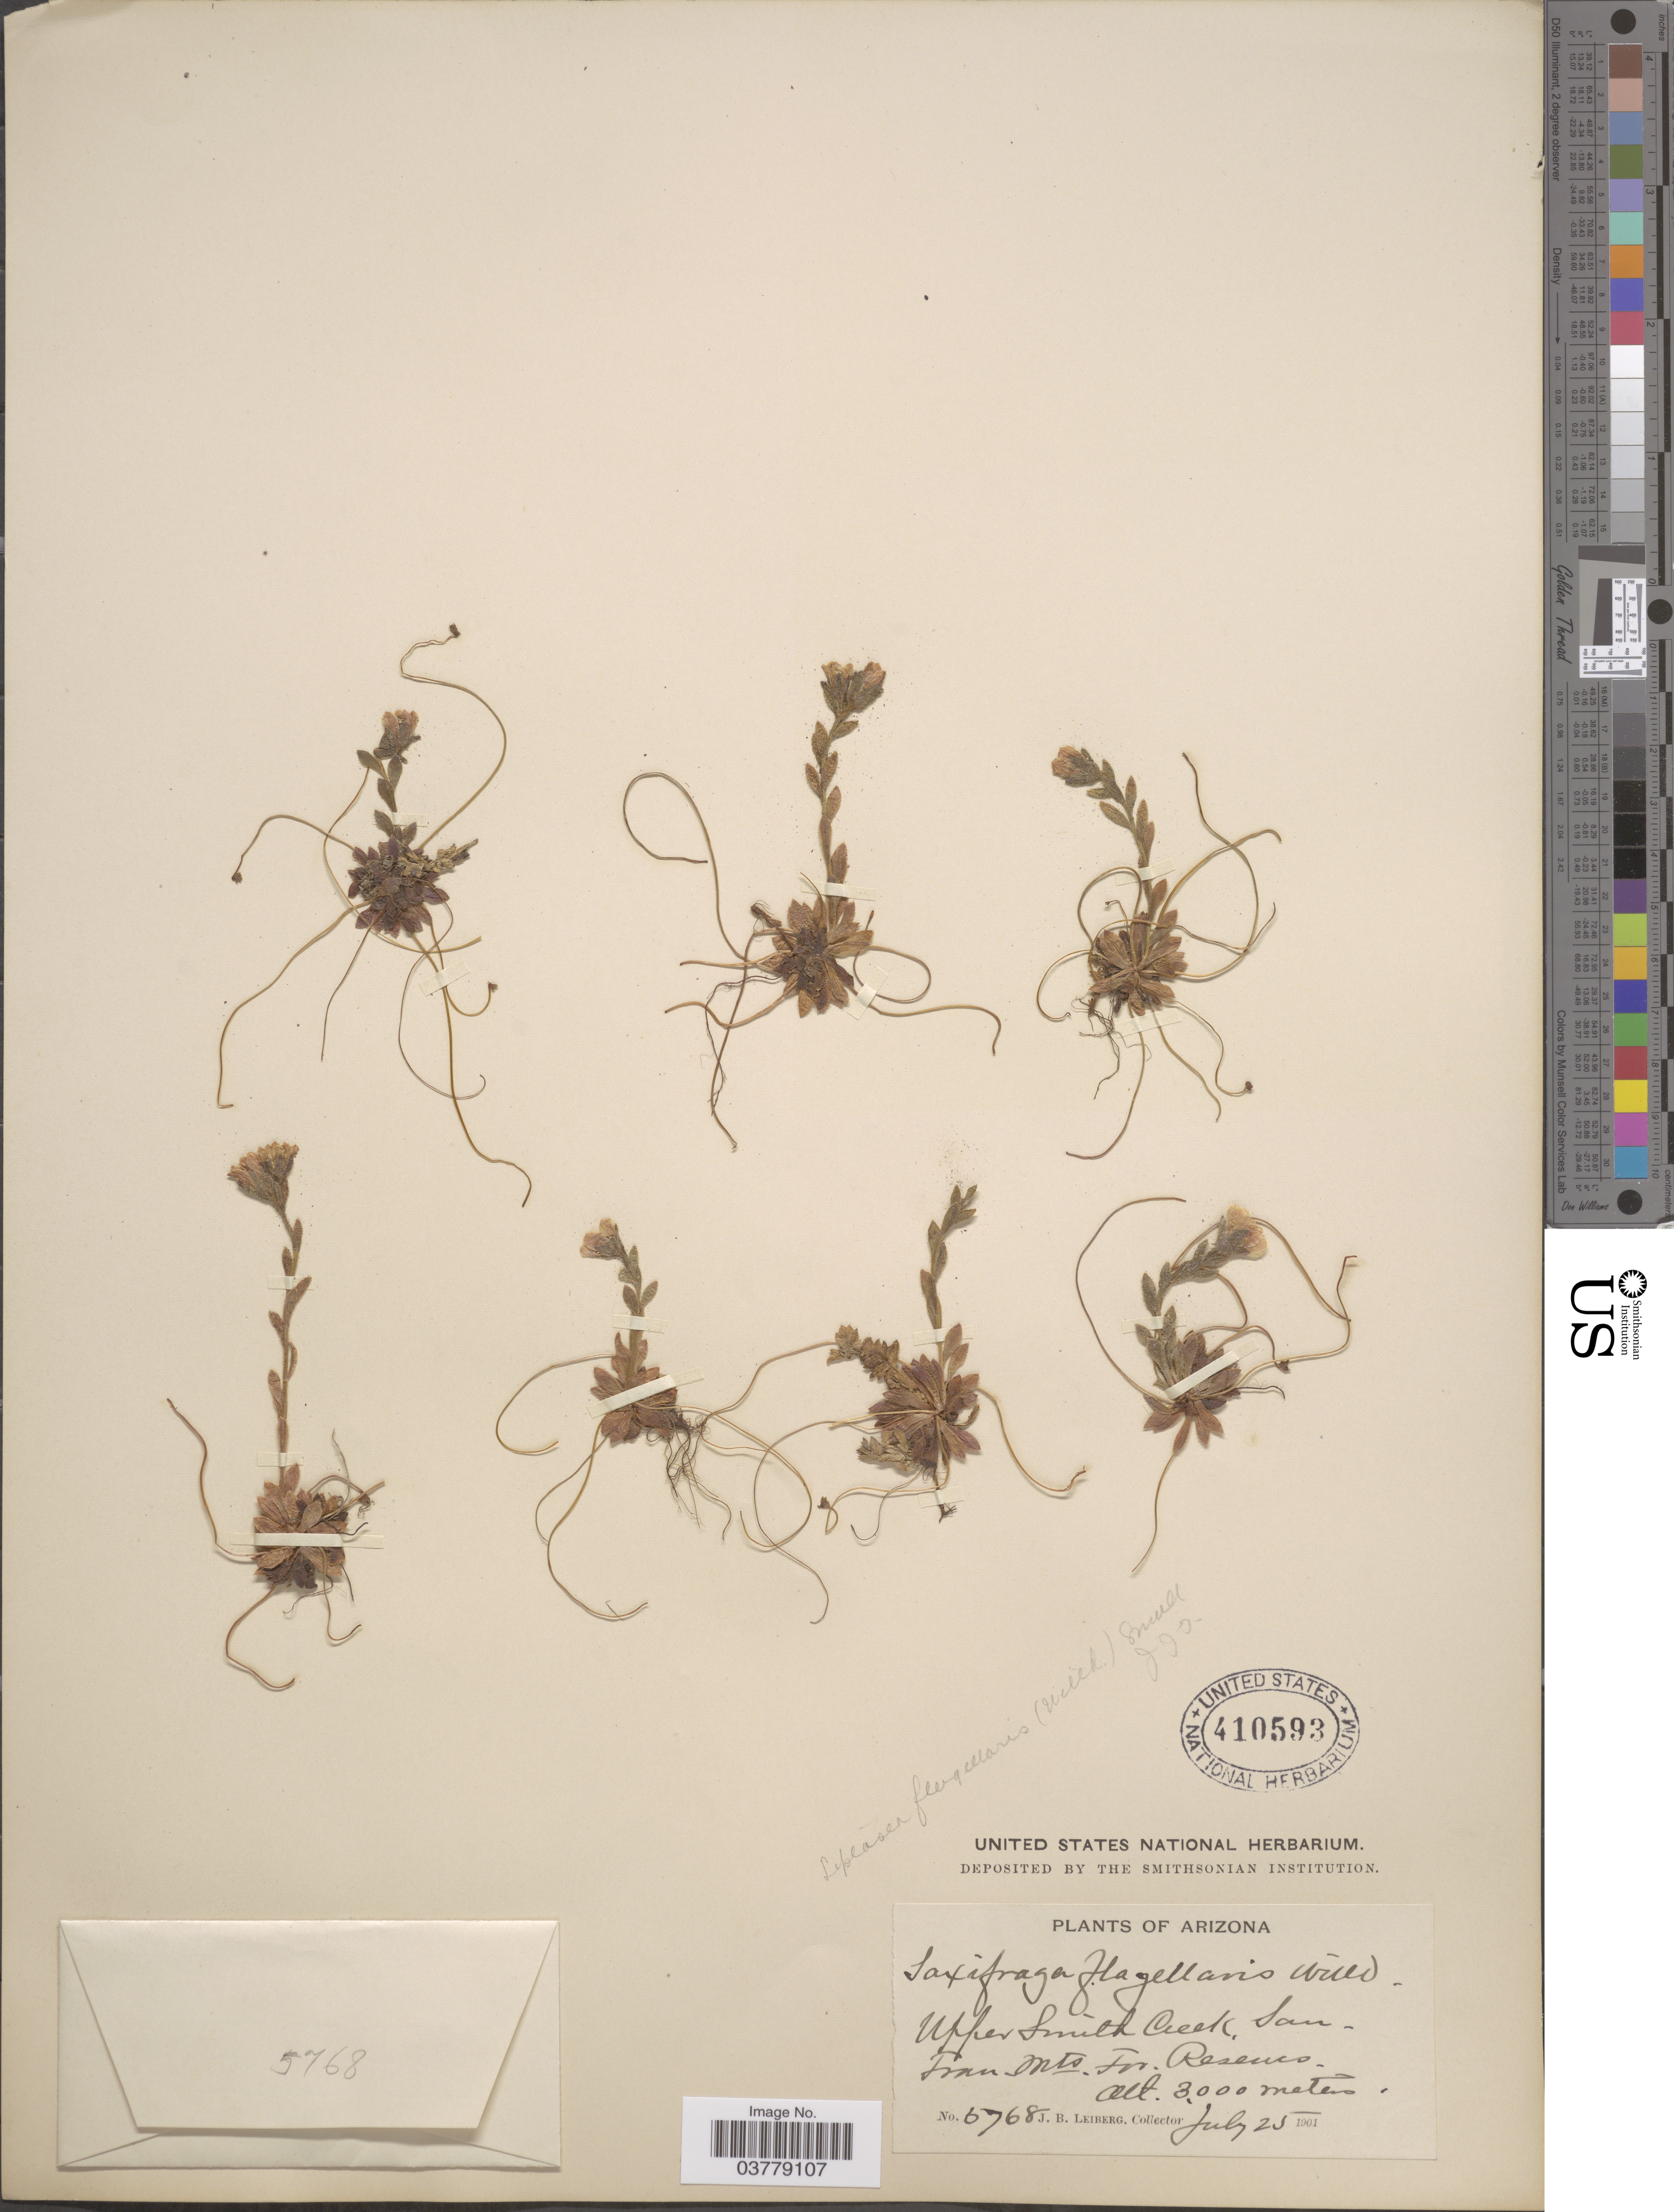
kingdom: Plantae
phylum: Tracheophyta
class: Magnoliopsida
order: Saxifragales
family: Saxifragaceae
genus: Saxifraga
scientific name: Saxifraga flagellaris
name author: Willd. ex Sternb.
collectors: J. B. Leiberg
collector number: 6768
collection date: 1901-07-25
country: United States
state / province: Arizona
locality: Upper Smith Creek, San Fran. Mts. For. Reserves.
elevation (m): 3000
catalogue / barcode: US 410593